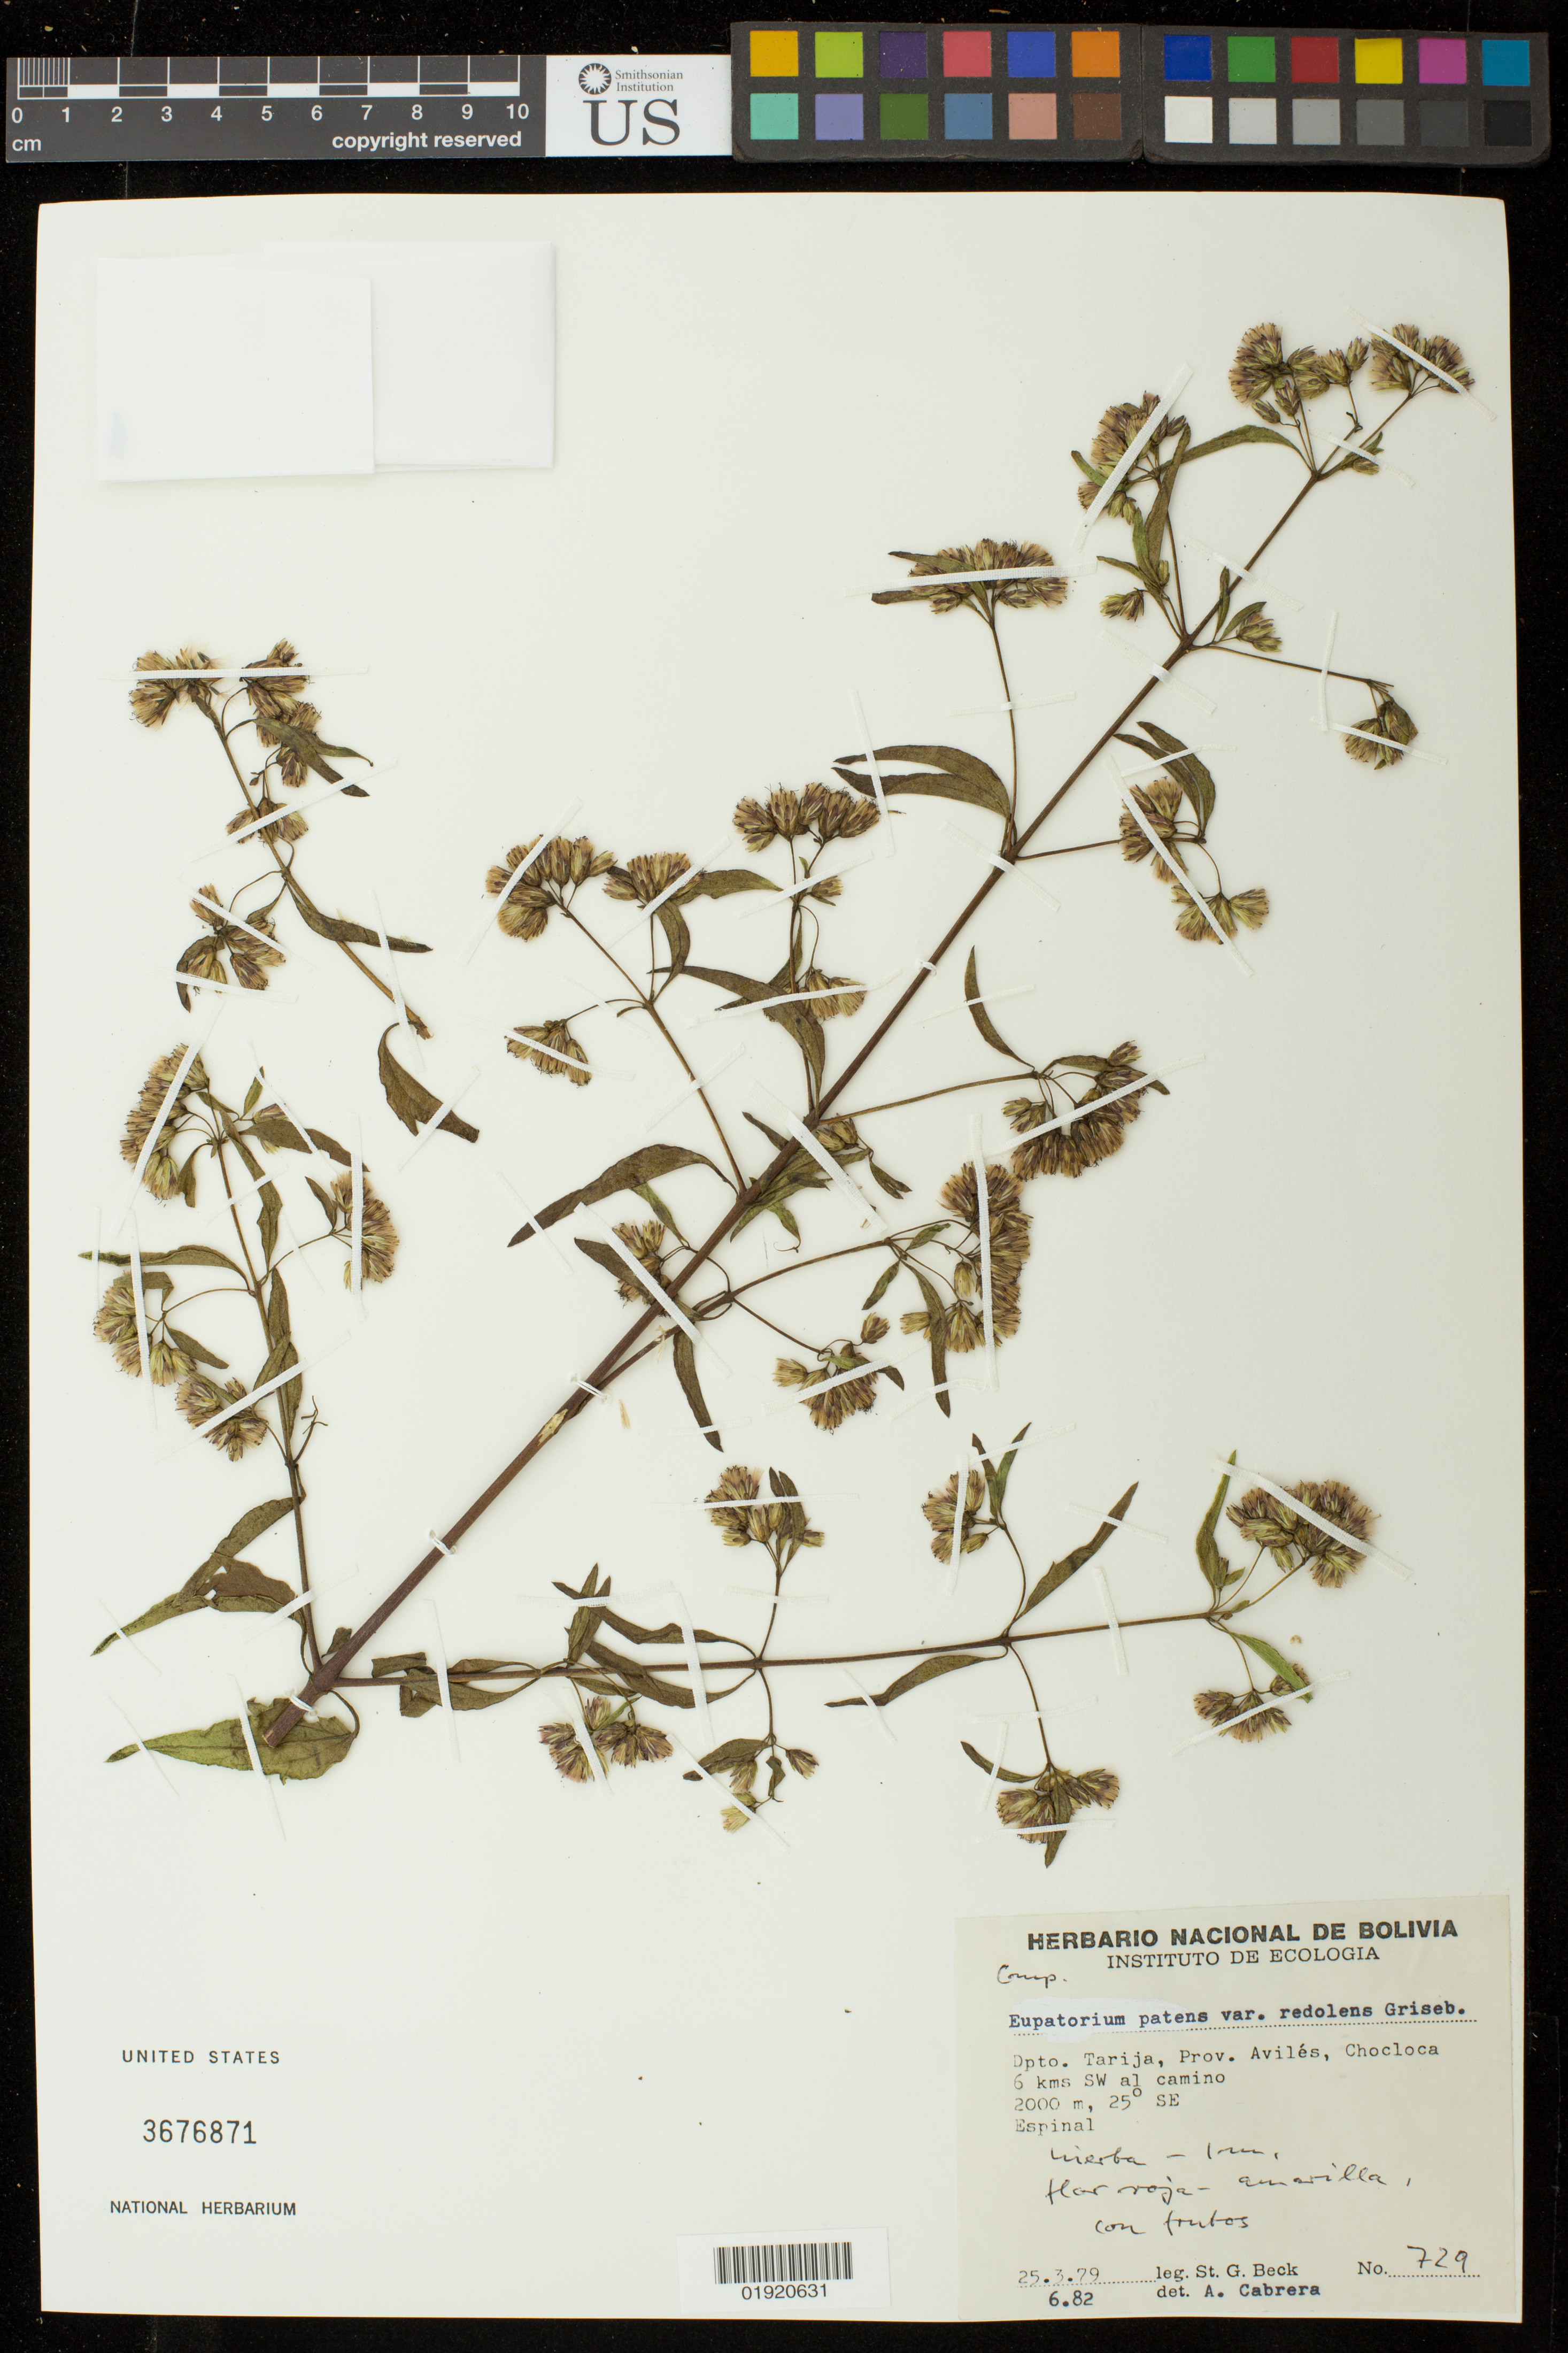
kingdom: Plantae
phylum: Tracheophyta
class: Magnoliopsida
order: Asterales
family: Asteraceae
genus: Eupatorium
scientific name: Eupatorium patens var. redolens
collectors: S. G. Beck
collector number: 729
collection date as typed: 25.3.79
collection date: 1979-03-23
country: Bolivia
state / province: Tarija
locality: Prov. Aviles, Chocloca 6 kms SW al camino, 25° SE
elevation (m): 2000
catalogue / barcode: US 3676871